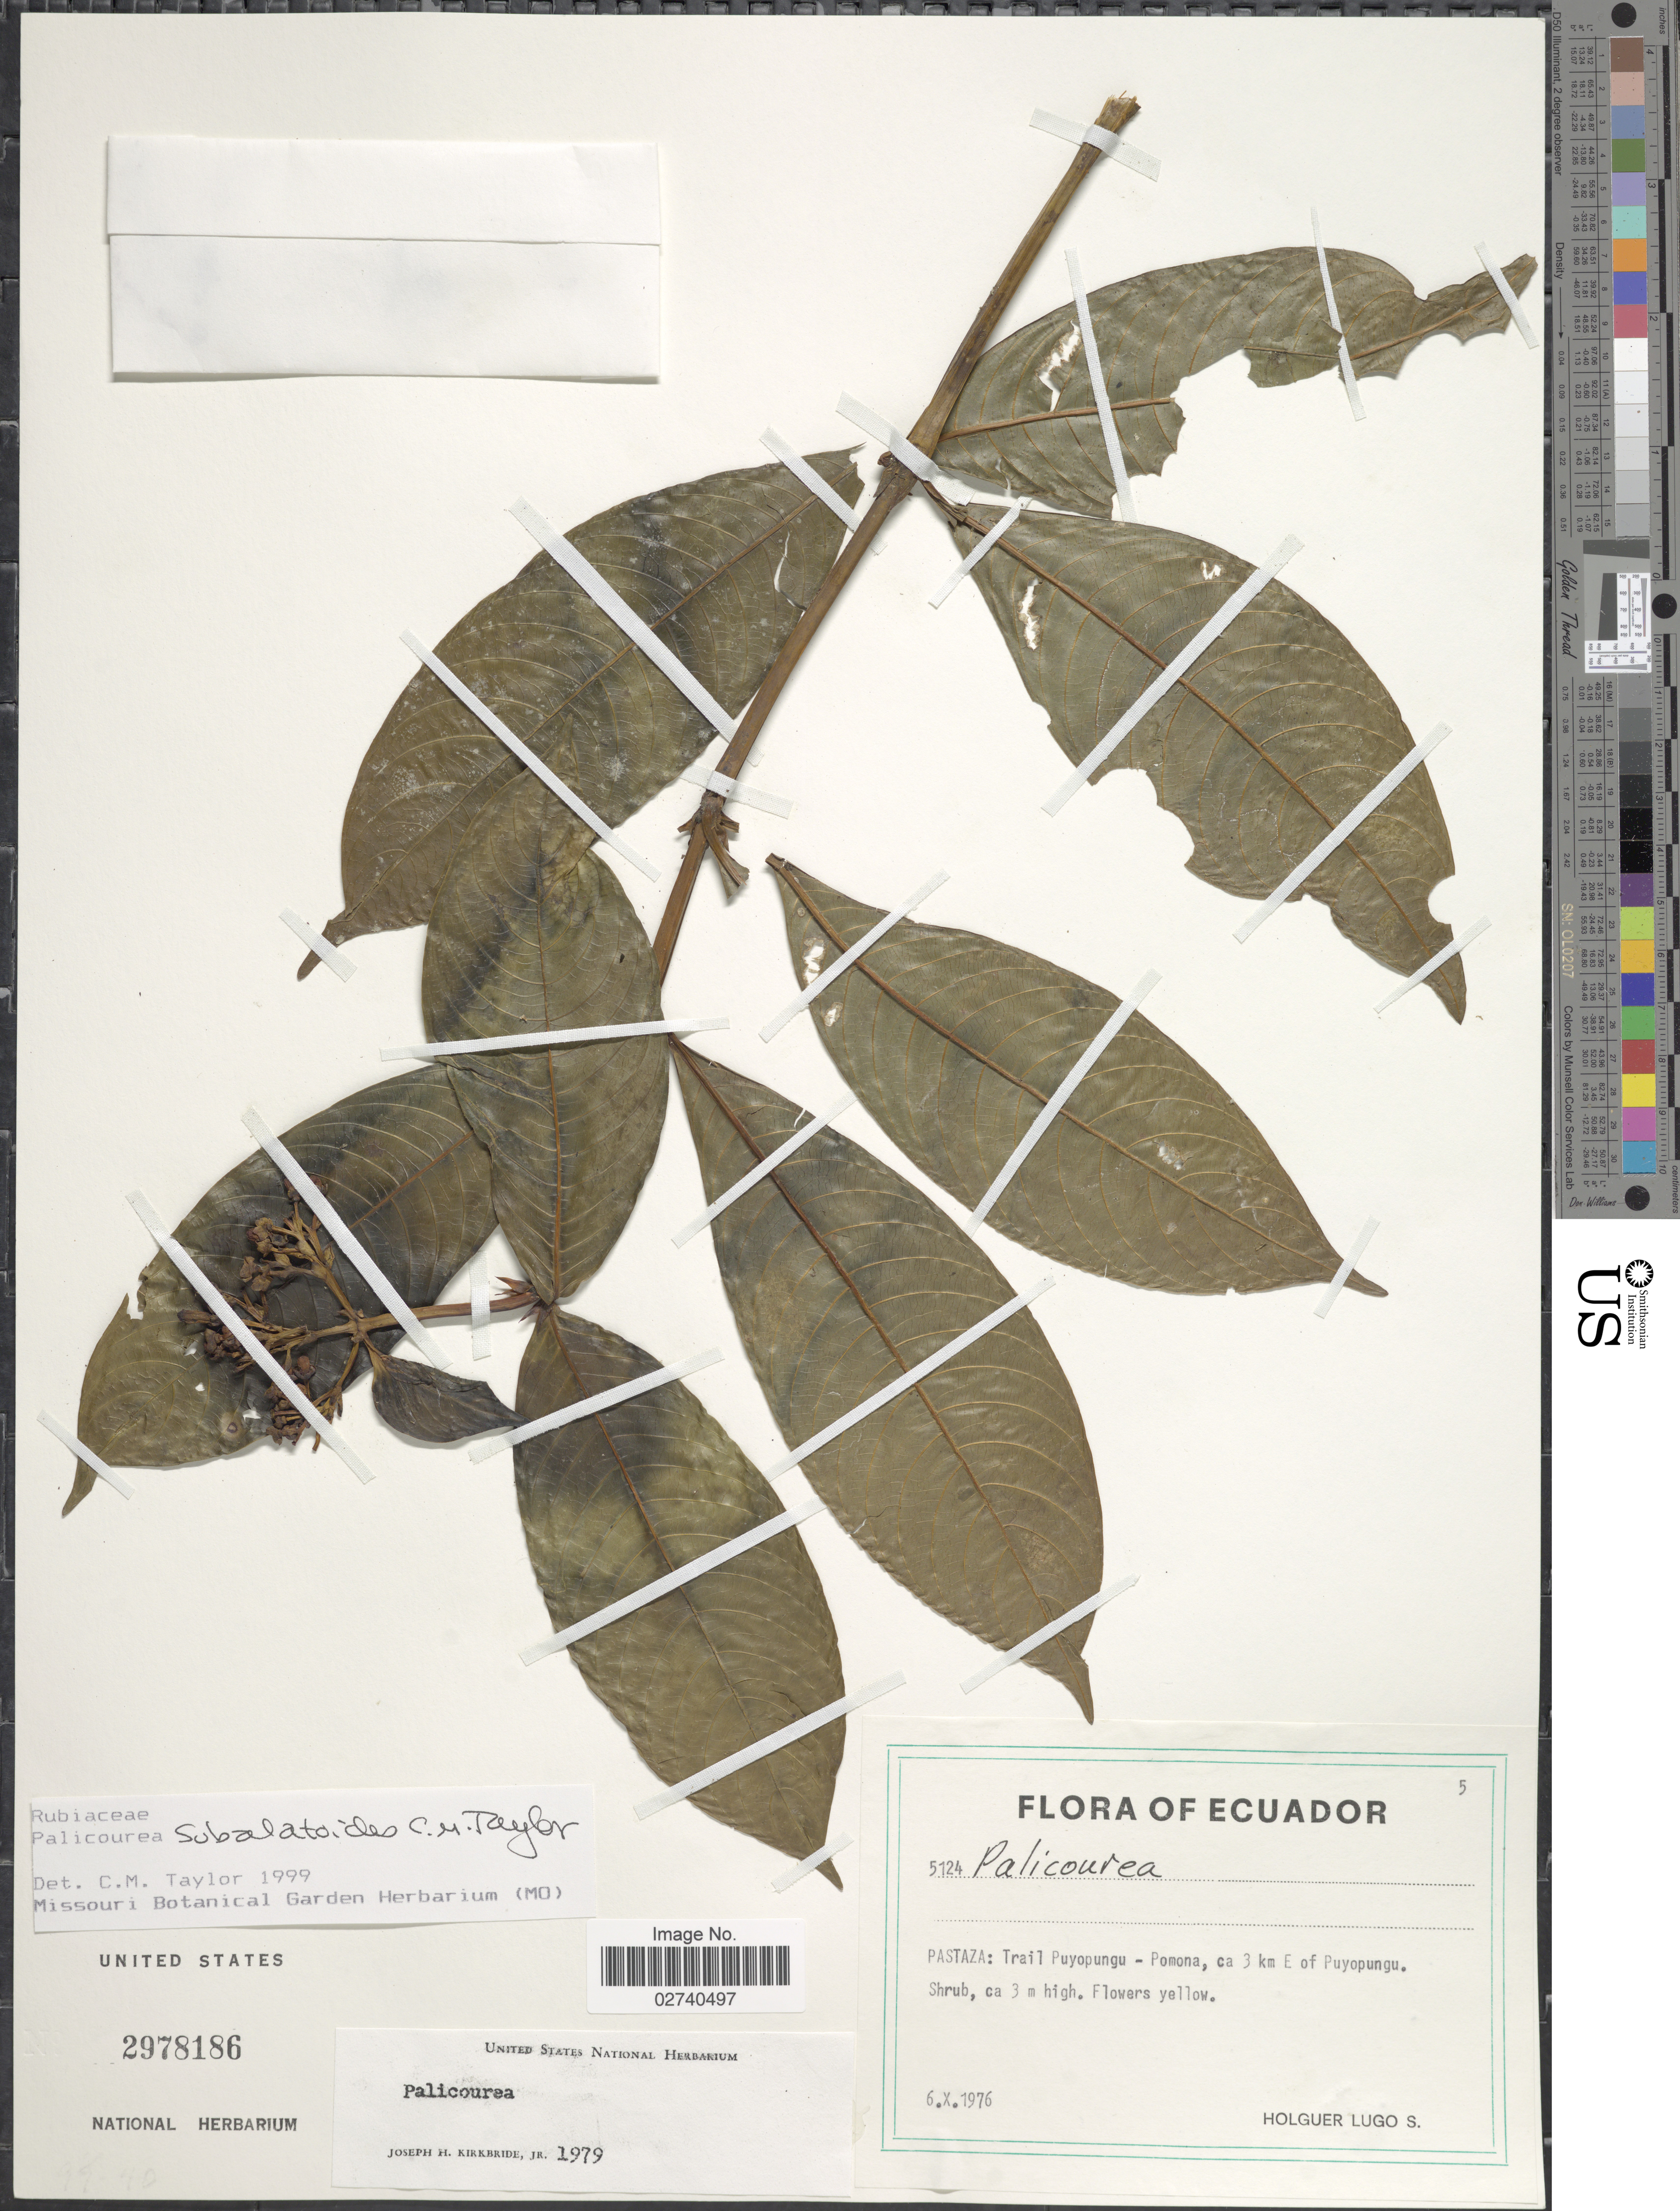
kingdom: Plantae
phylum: Tracheophyta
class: Magnoliopsida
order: Gentianales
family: Rubiaceae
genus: Palicourea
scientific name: Palicourea subalatoides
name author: C.M. Taylor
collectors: H. Lugo S.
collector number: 5124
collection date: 1976-10-06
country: Ecuador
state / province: Pastaza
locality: Trail Puyopungu-Pomona, ca 3 km E of Puyopungu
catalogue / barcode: US 2978186